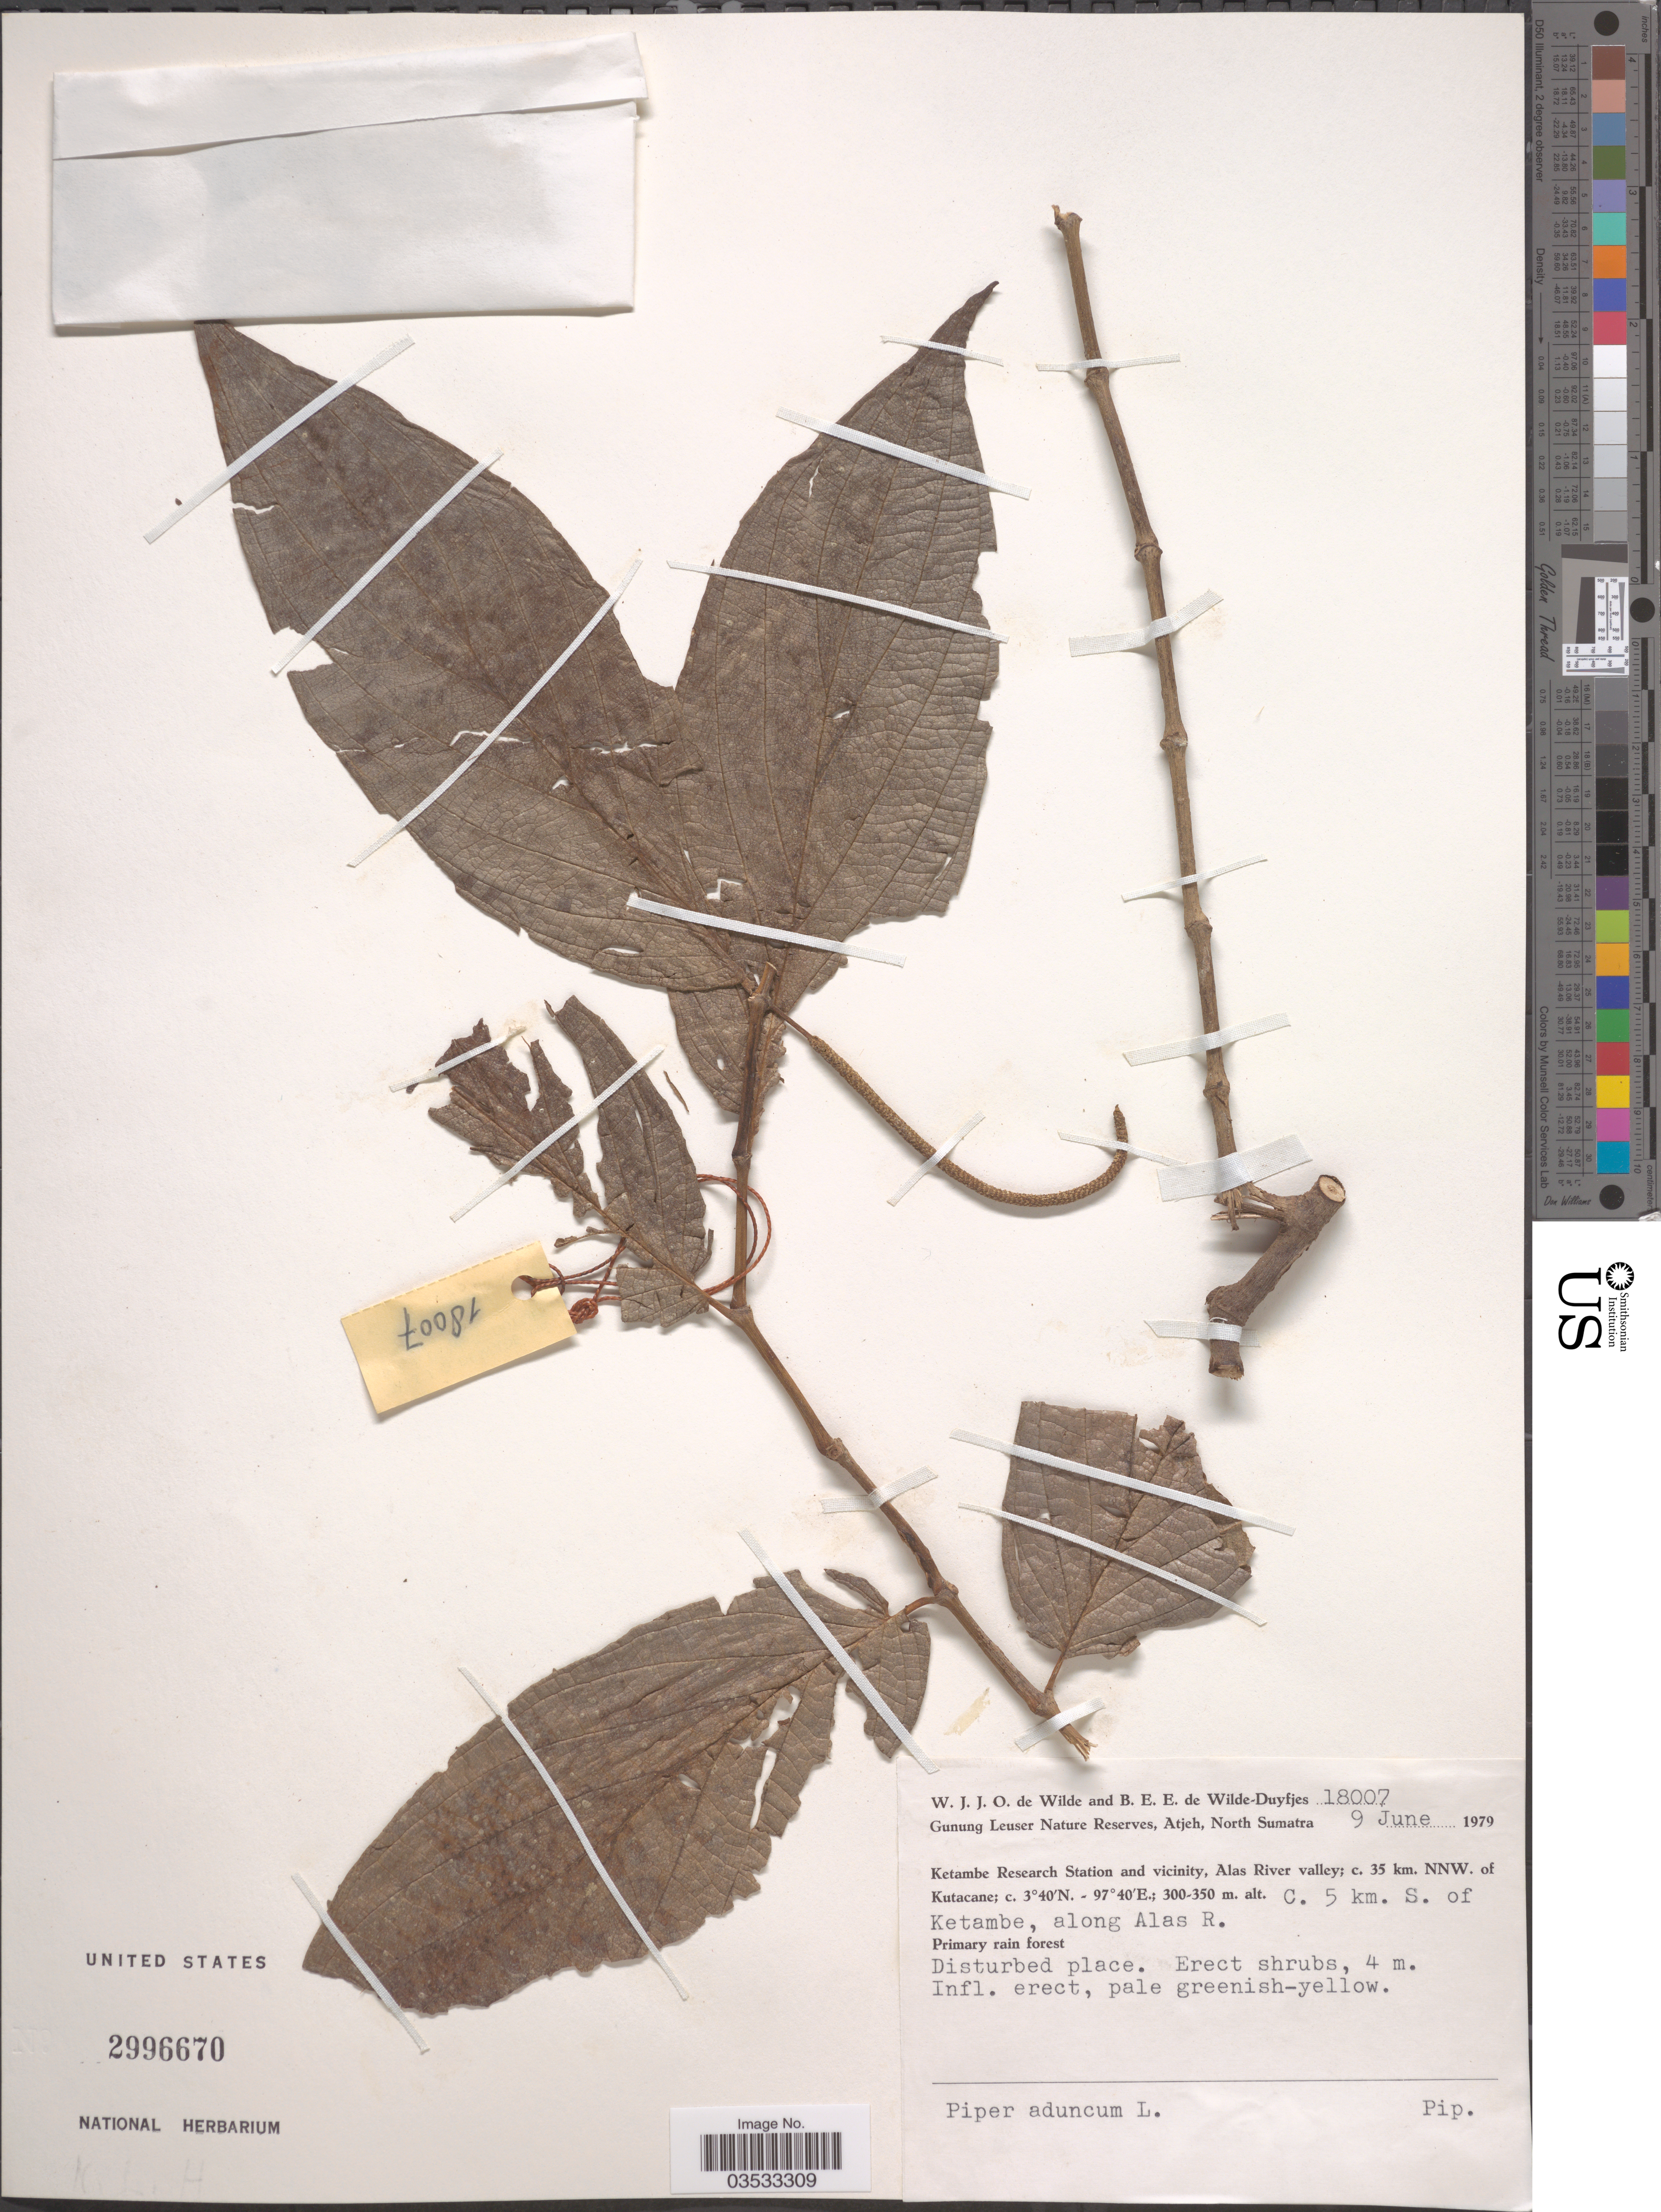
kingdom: Plantae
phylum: Tracheophyta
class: Magnoliopsida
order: Piperales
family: Piperaceae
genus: Piper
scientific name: Piper aduncum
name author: L.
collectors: W. J. de Wilde & B. E. de Wilde-Duyfjes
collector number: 18007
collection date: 1979-06-09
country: Indonesia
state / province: Sumatra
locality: Gunung Leuser Nature Reserve, Atjeh, North Sumatra. Ketambe Research Station and vicinity, Alas River valley; c. 35 km. NNW. of Kutacane. C. 5 km. S. of Ketambe, along Alas R.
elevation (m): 300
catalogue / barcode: US 2996670